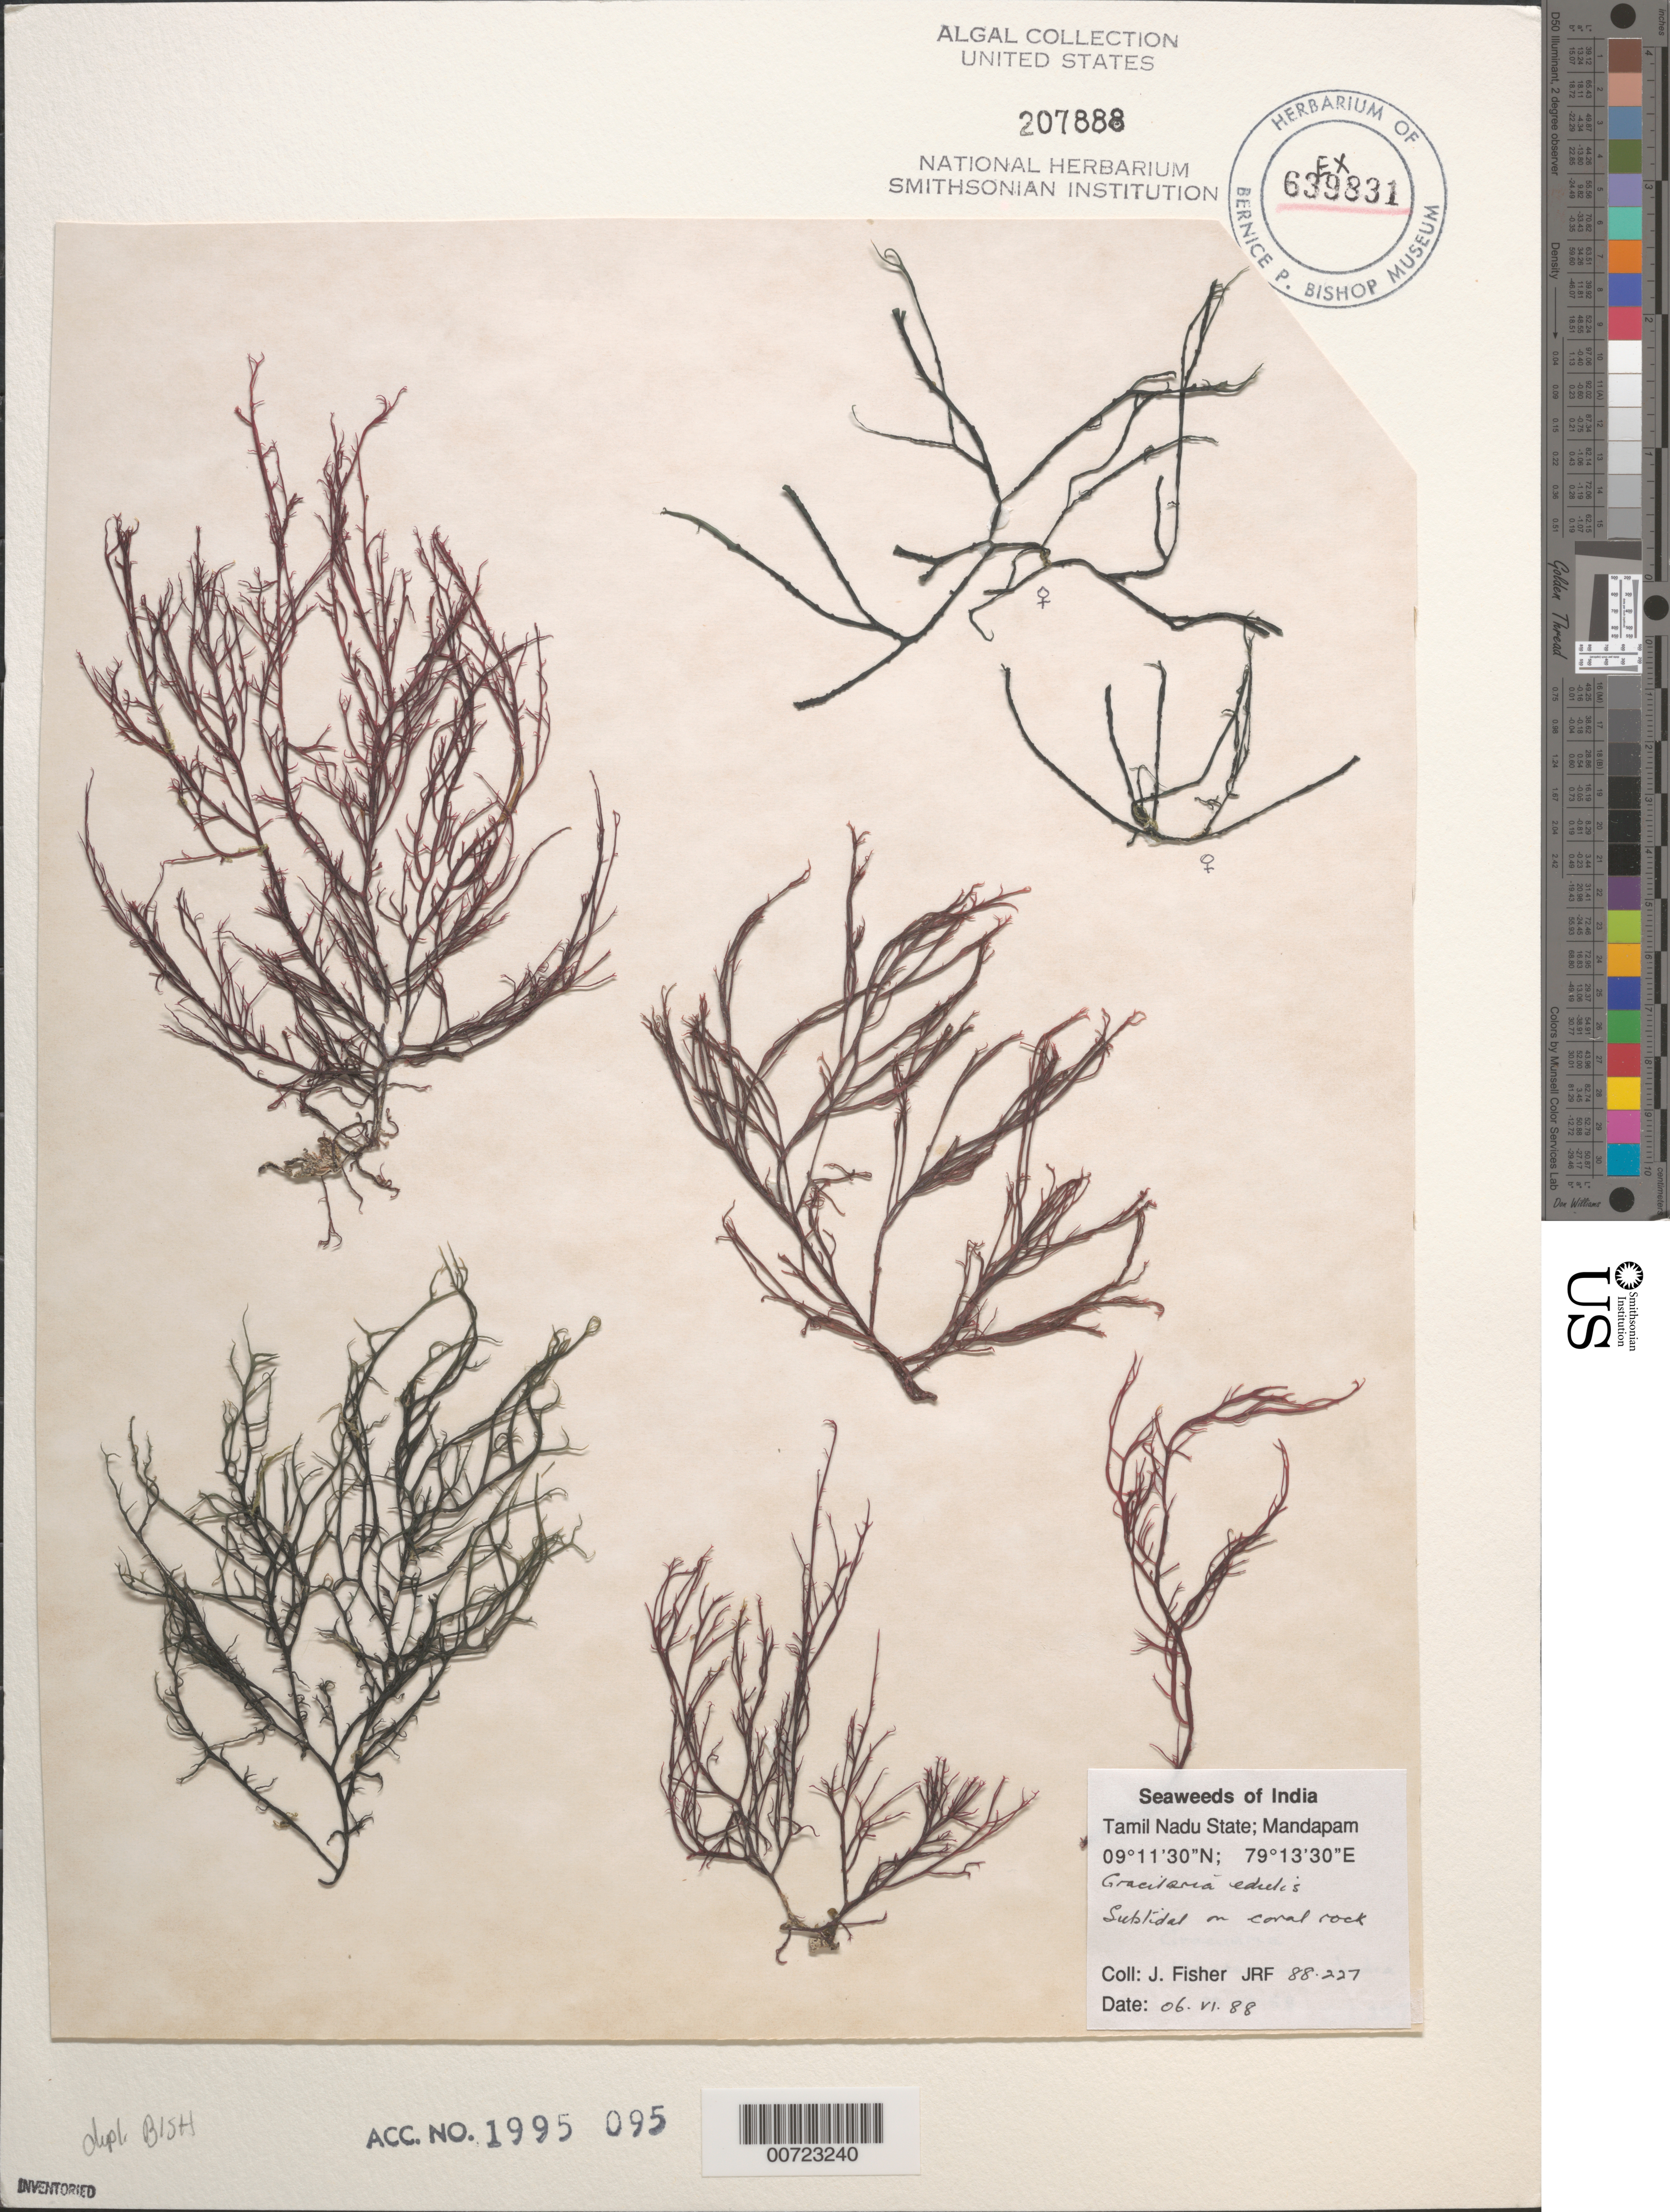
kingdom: Plantae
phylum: Rhodophyta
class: Florideophyceae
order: Gracilariales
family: Gracilariaceae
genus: Gracilaria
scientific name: Gracilaria edulis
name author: (S.G. Gmel.) P.C. Silva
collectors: J. Fisher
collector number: JRF 88-227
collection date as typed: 06 Jun 1988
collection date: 1988-06-06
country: India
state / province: Tamil Nadu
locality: Mandapam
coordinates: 09 11' 30" N, 79 13' 30" E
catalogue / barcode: US 207888